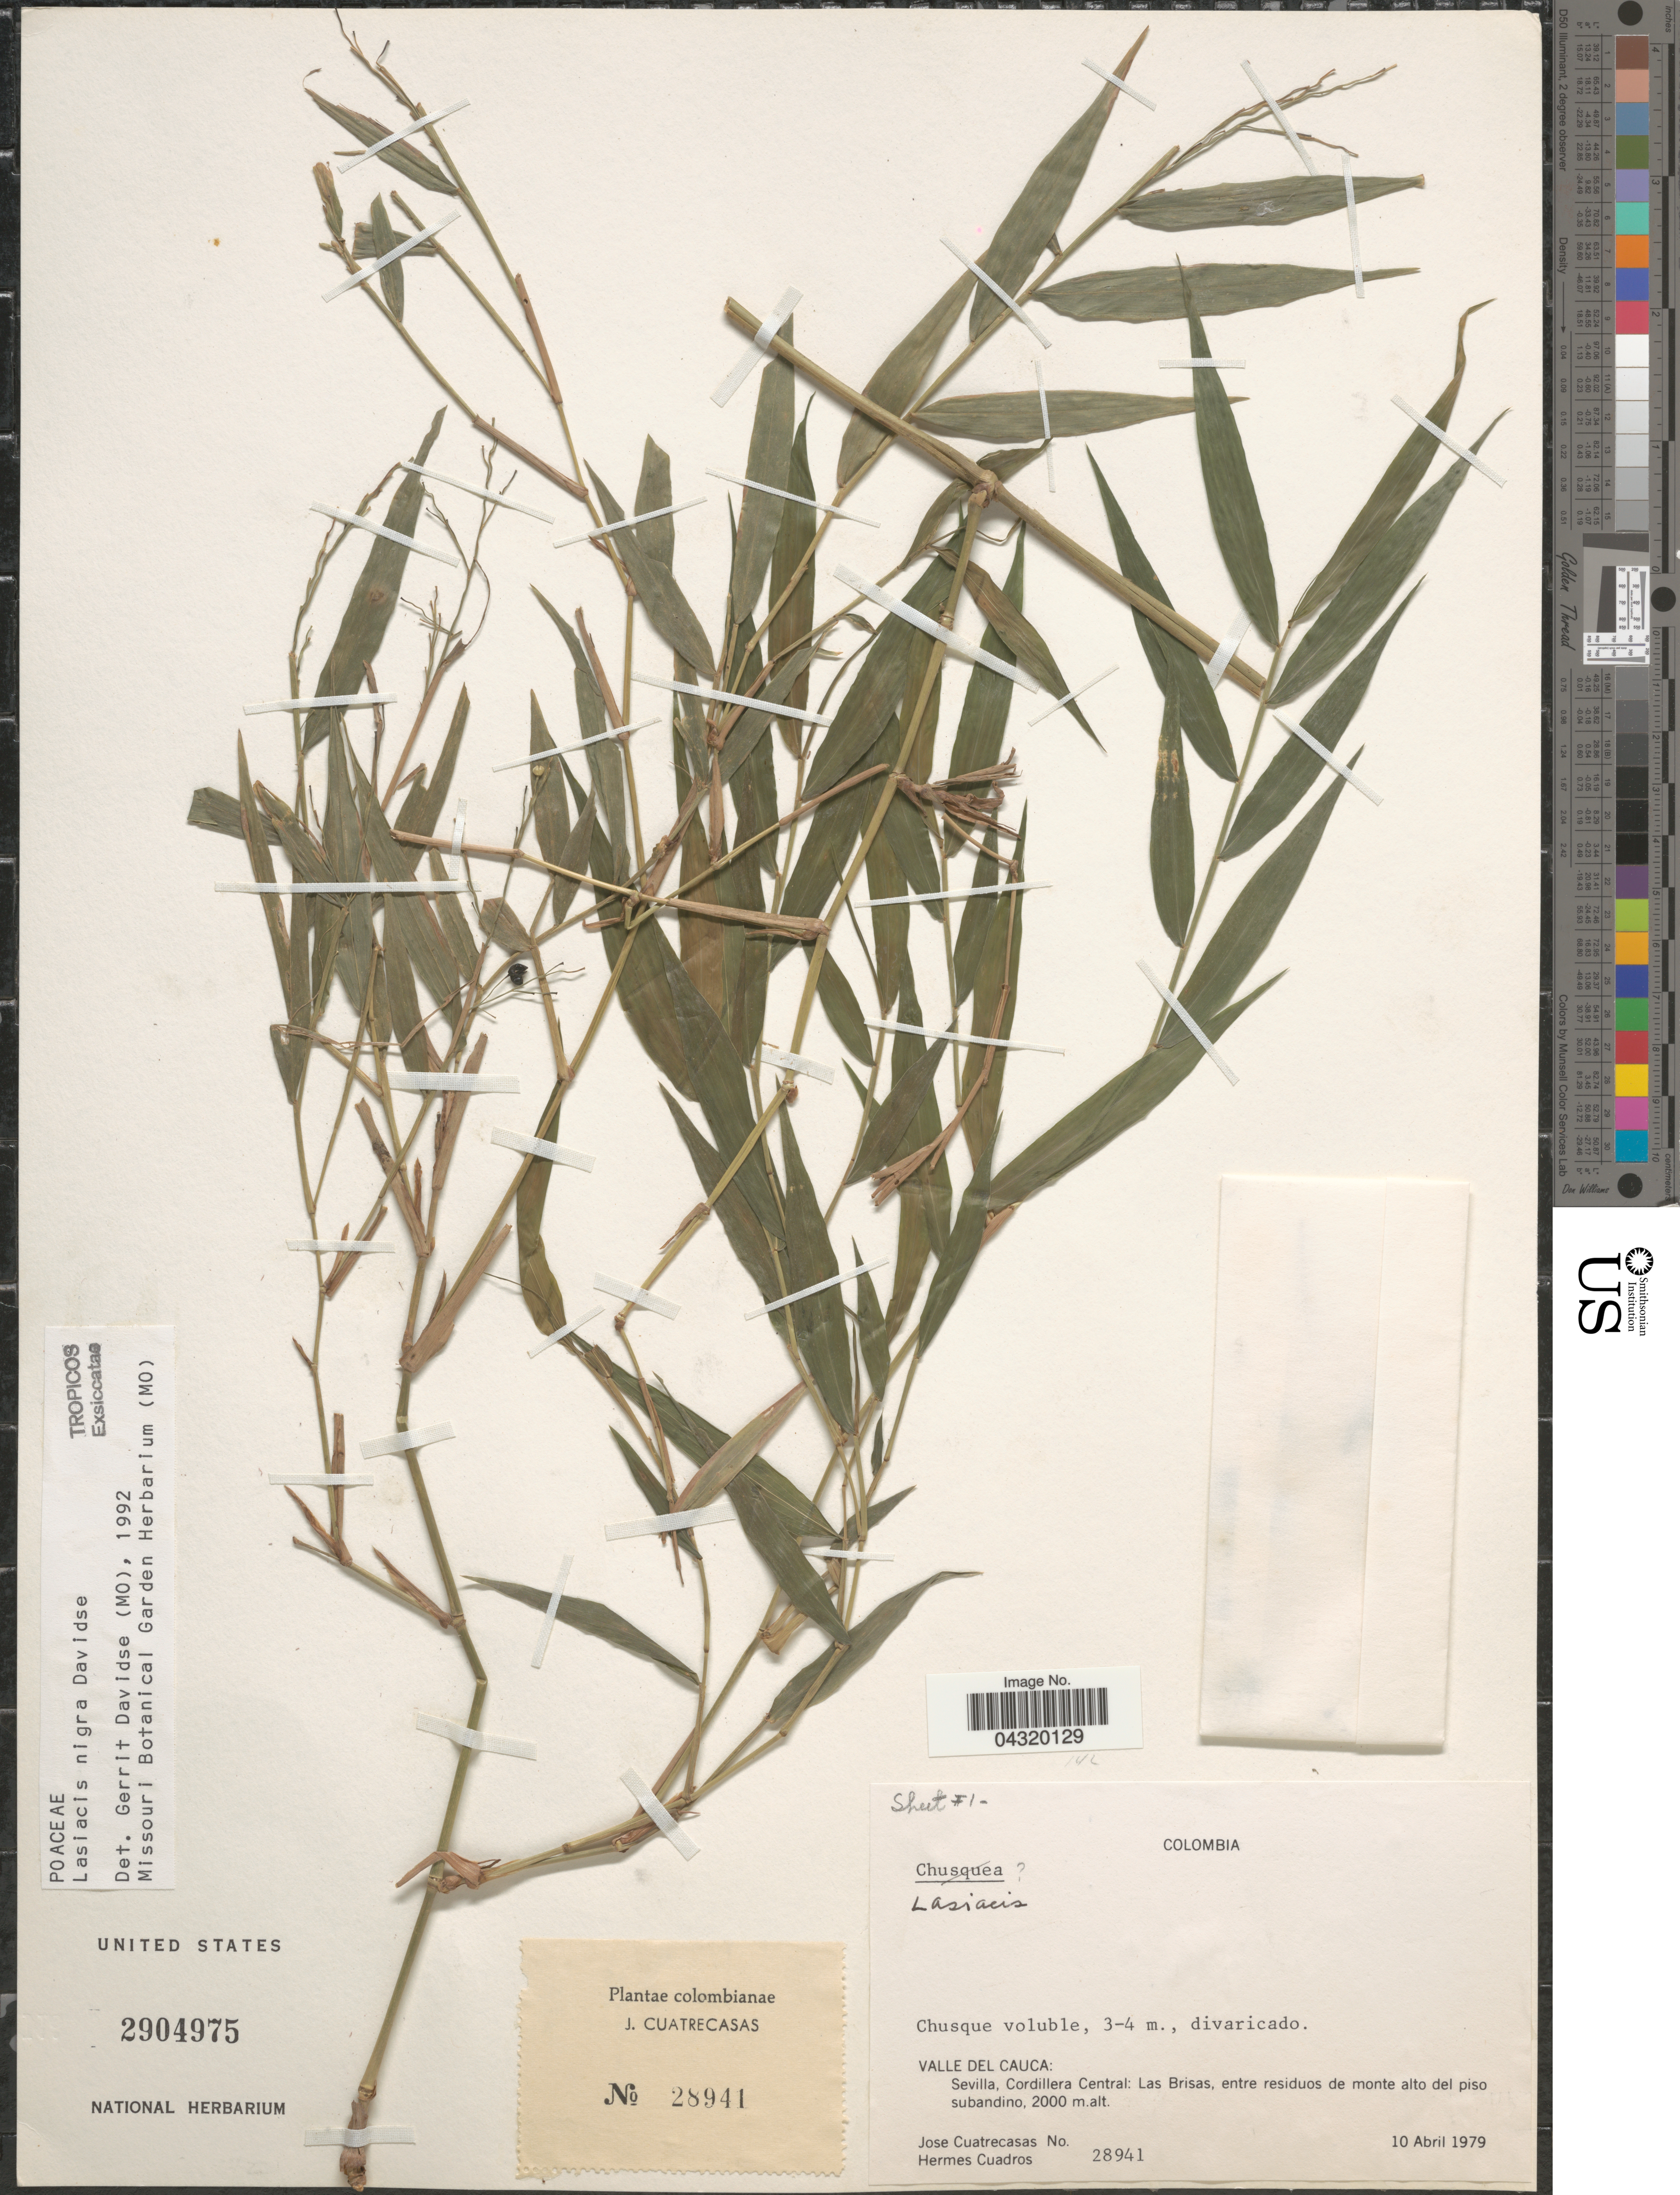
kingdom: Plantae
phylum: Tracheophyta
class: Liliopsida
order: Poales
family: Poaceae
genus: Lasiacis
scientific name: Lasiacis nigra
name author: Davidse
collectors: J. Cuatrecasas & H. Cuadros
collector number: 28941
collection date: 1979-04-10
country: Colombia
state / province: Valle del Cauca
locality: Sevilla, Cordillera Central: Las Brisas, entre residuos de monte alto del piso subandino.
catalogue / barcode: US 2904975